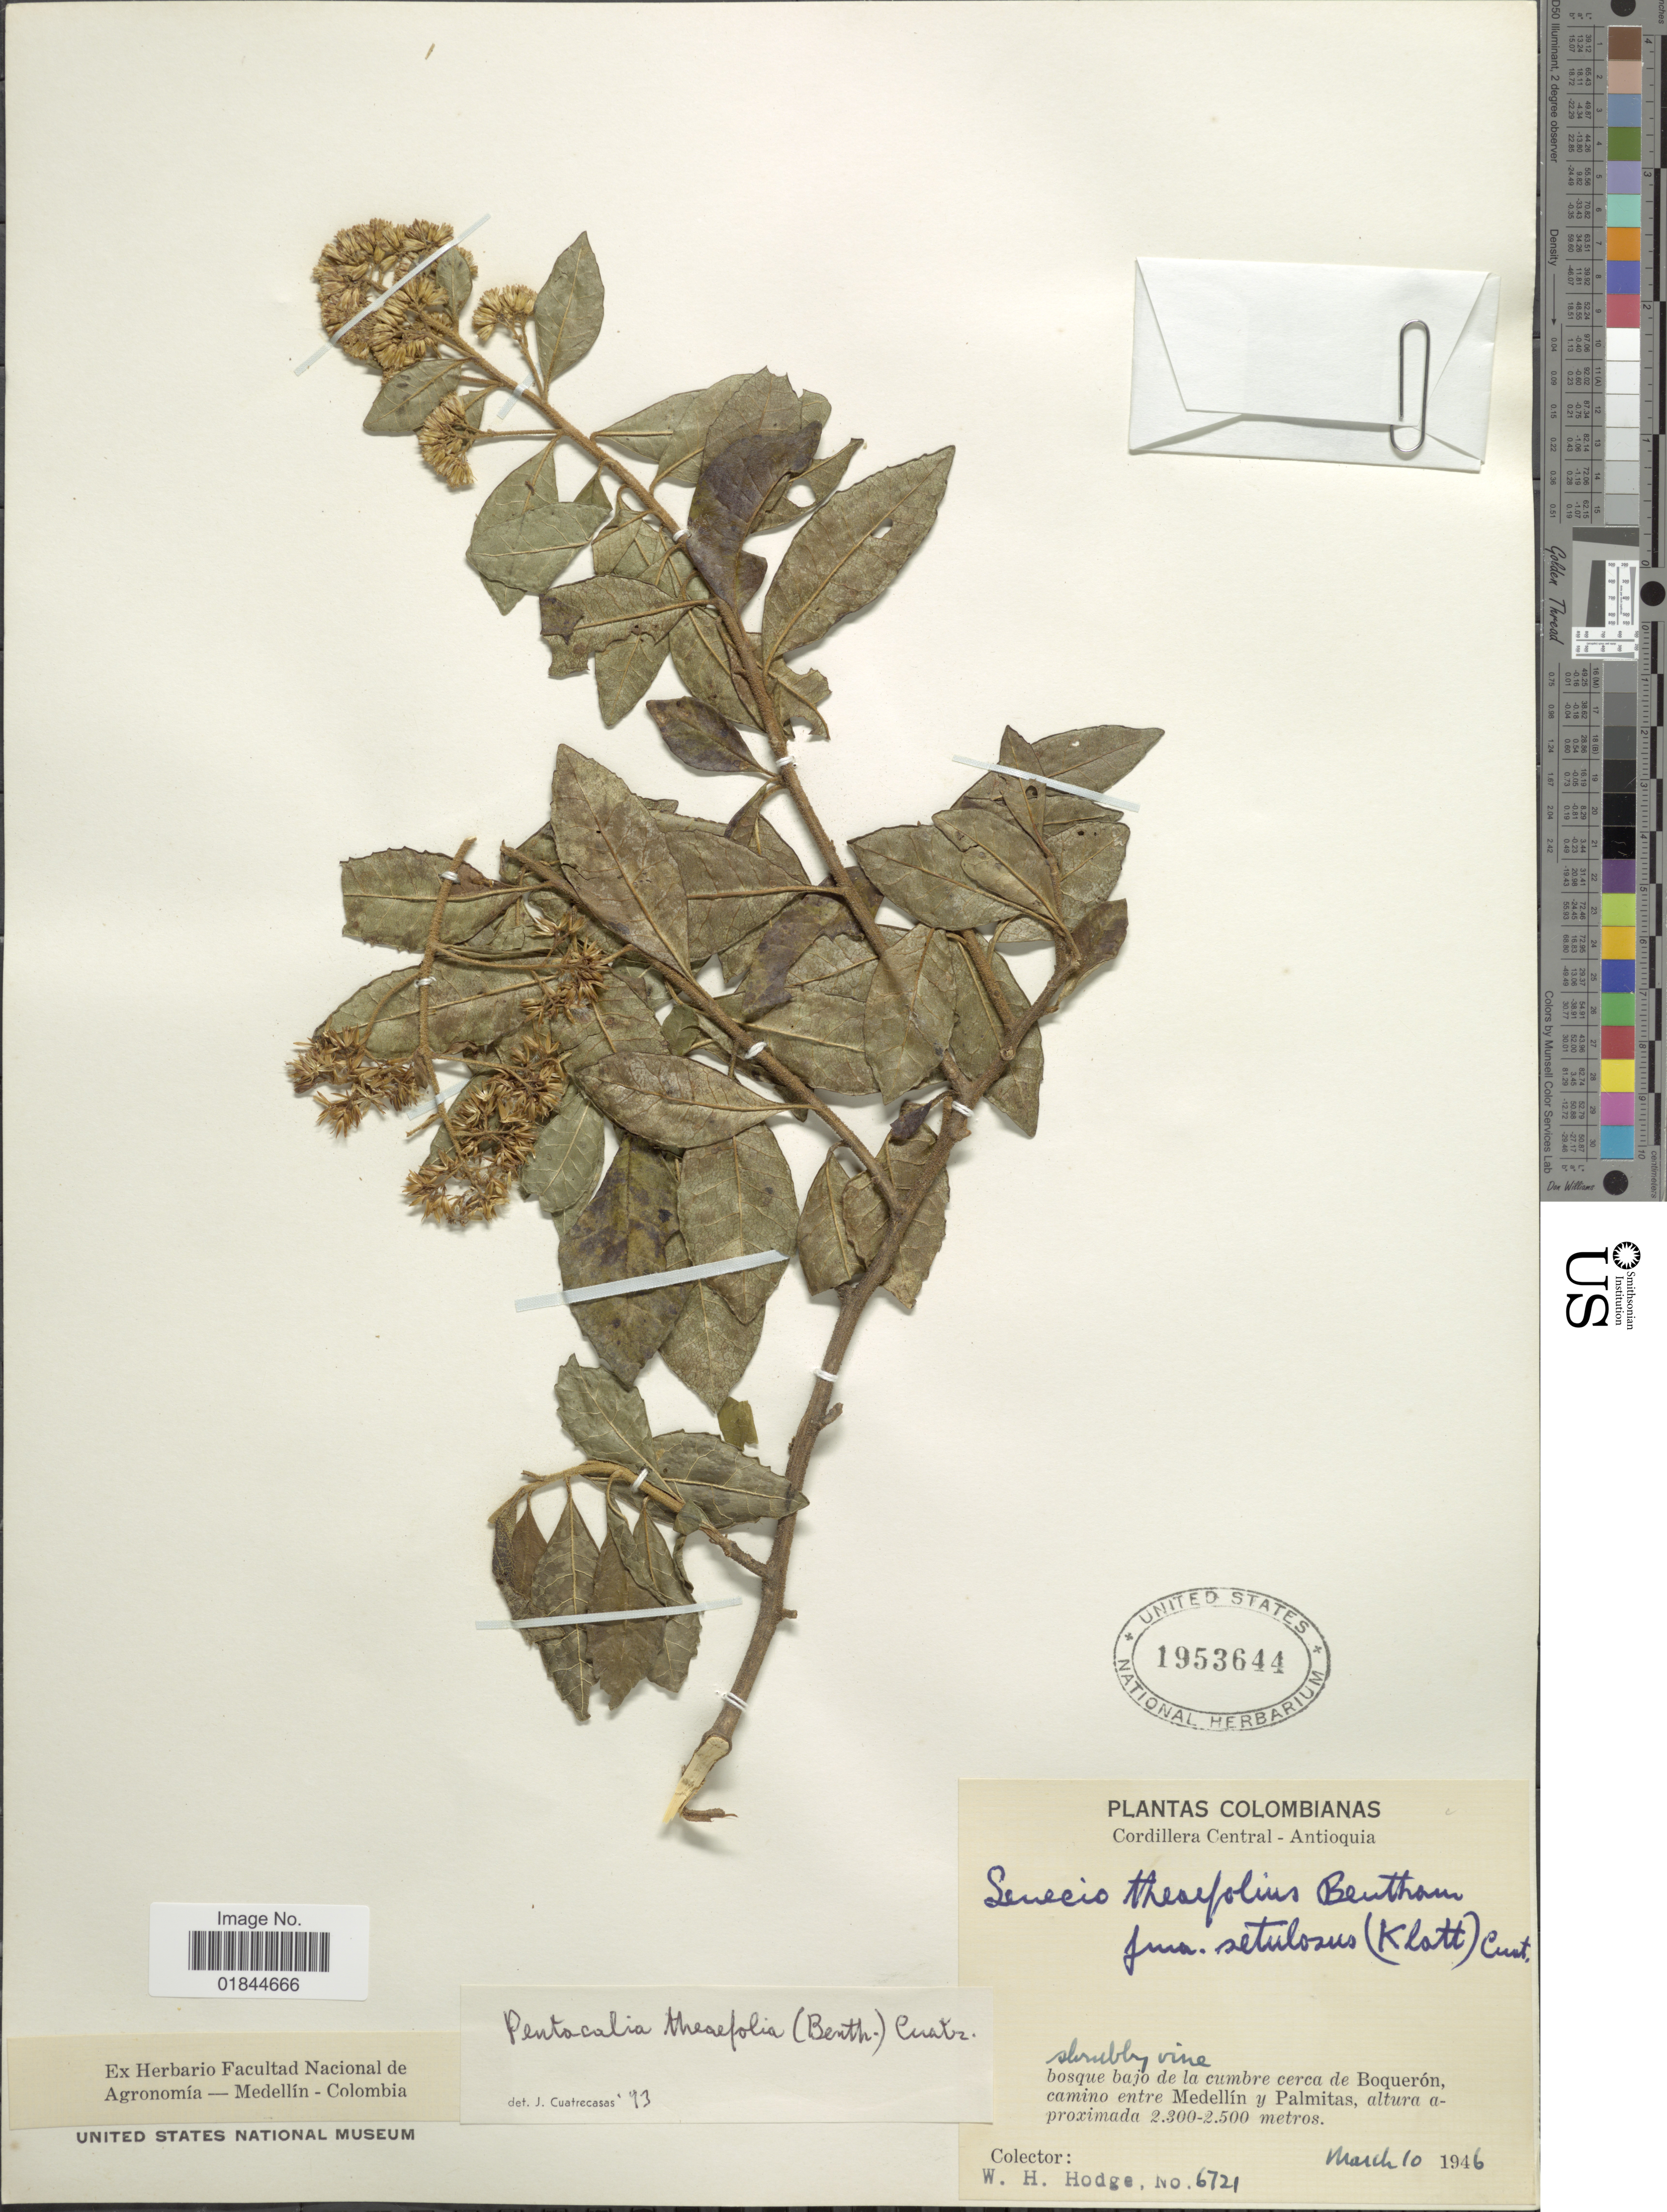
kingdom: Plantae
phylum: Tracheophyta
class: Magnoliopsida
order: Asterales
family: Asteraceae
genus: Pentacalia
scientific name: Pentacalia theifolia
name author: (Benth.) Cuatrec.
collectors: W. Hodge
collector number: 6721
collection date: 1946-03-10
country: Colombia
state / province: Antioquia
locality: Cordillera Central, bosque bajo de la cumbre cerca de Boqueron, camino entre Medellin y Palmitas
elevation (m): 2300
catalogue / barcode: US 1953644